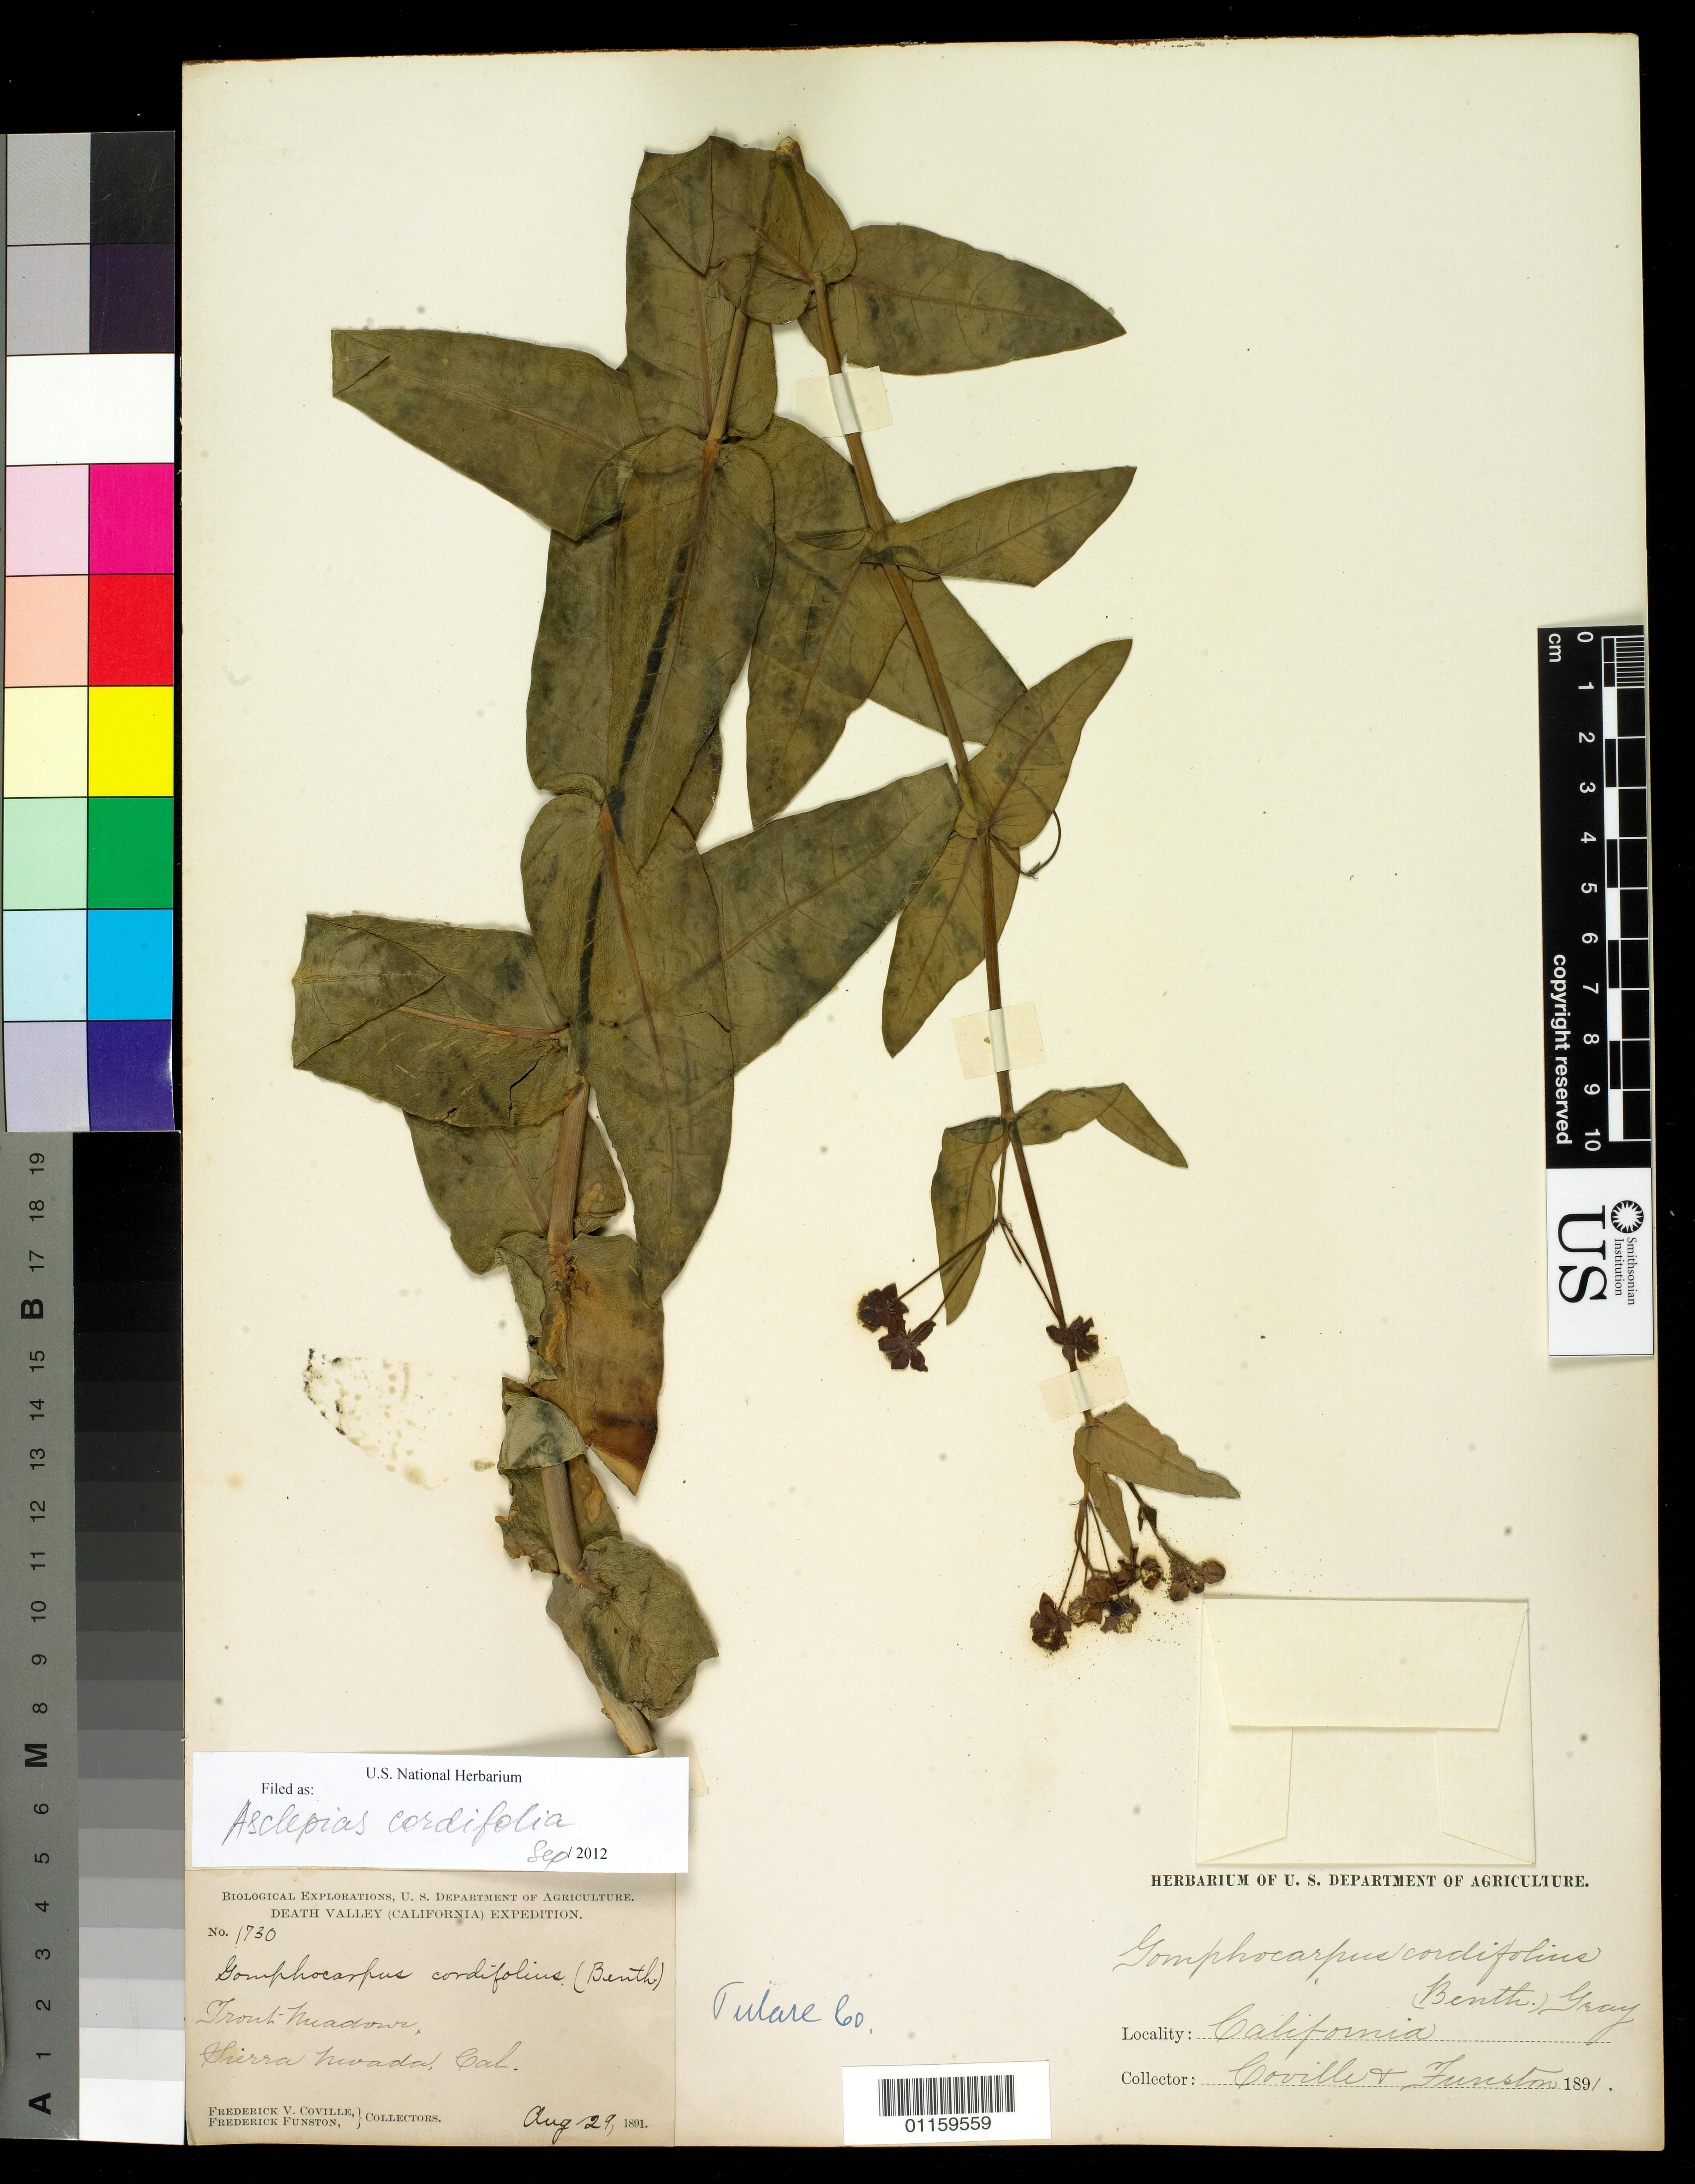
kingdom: Plantae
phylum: Tracheophyta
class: Magnoliopsida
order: Gentianales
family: Apocynaceae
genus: Asclepias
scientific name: Asclepias cordifolia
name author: (Benth.) Jeps.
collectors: F. V. Coville & F. Funston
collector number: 1730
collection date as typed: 29 Aug 1891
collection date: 1891-08-29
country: United States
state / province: California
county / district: Tulare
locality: Front Meadows, Sierra Nevada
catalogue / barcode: US 1